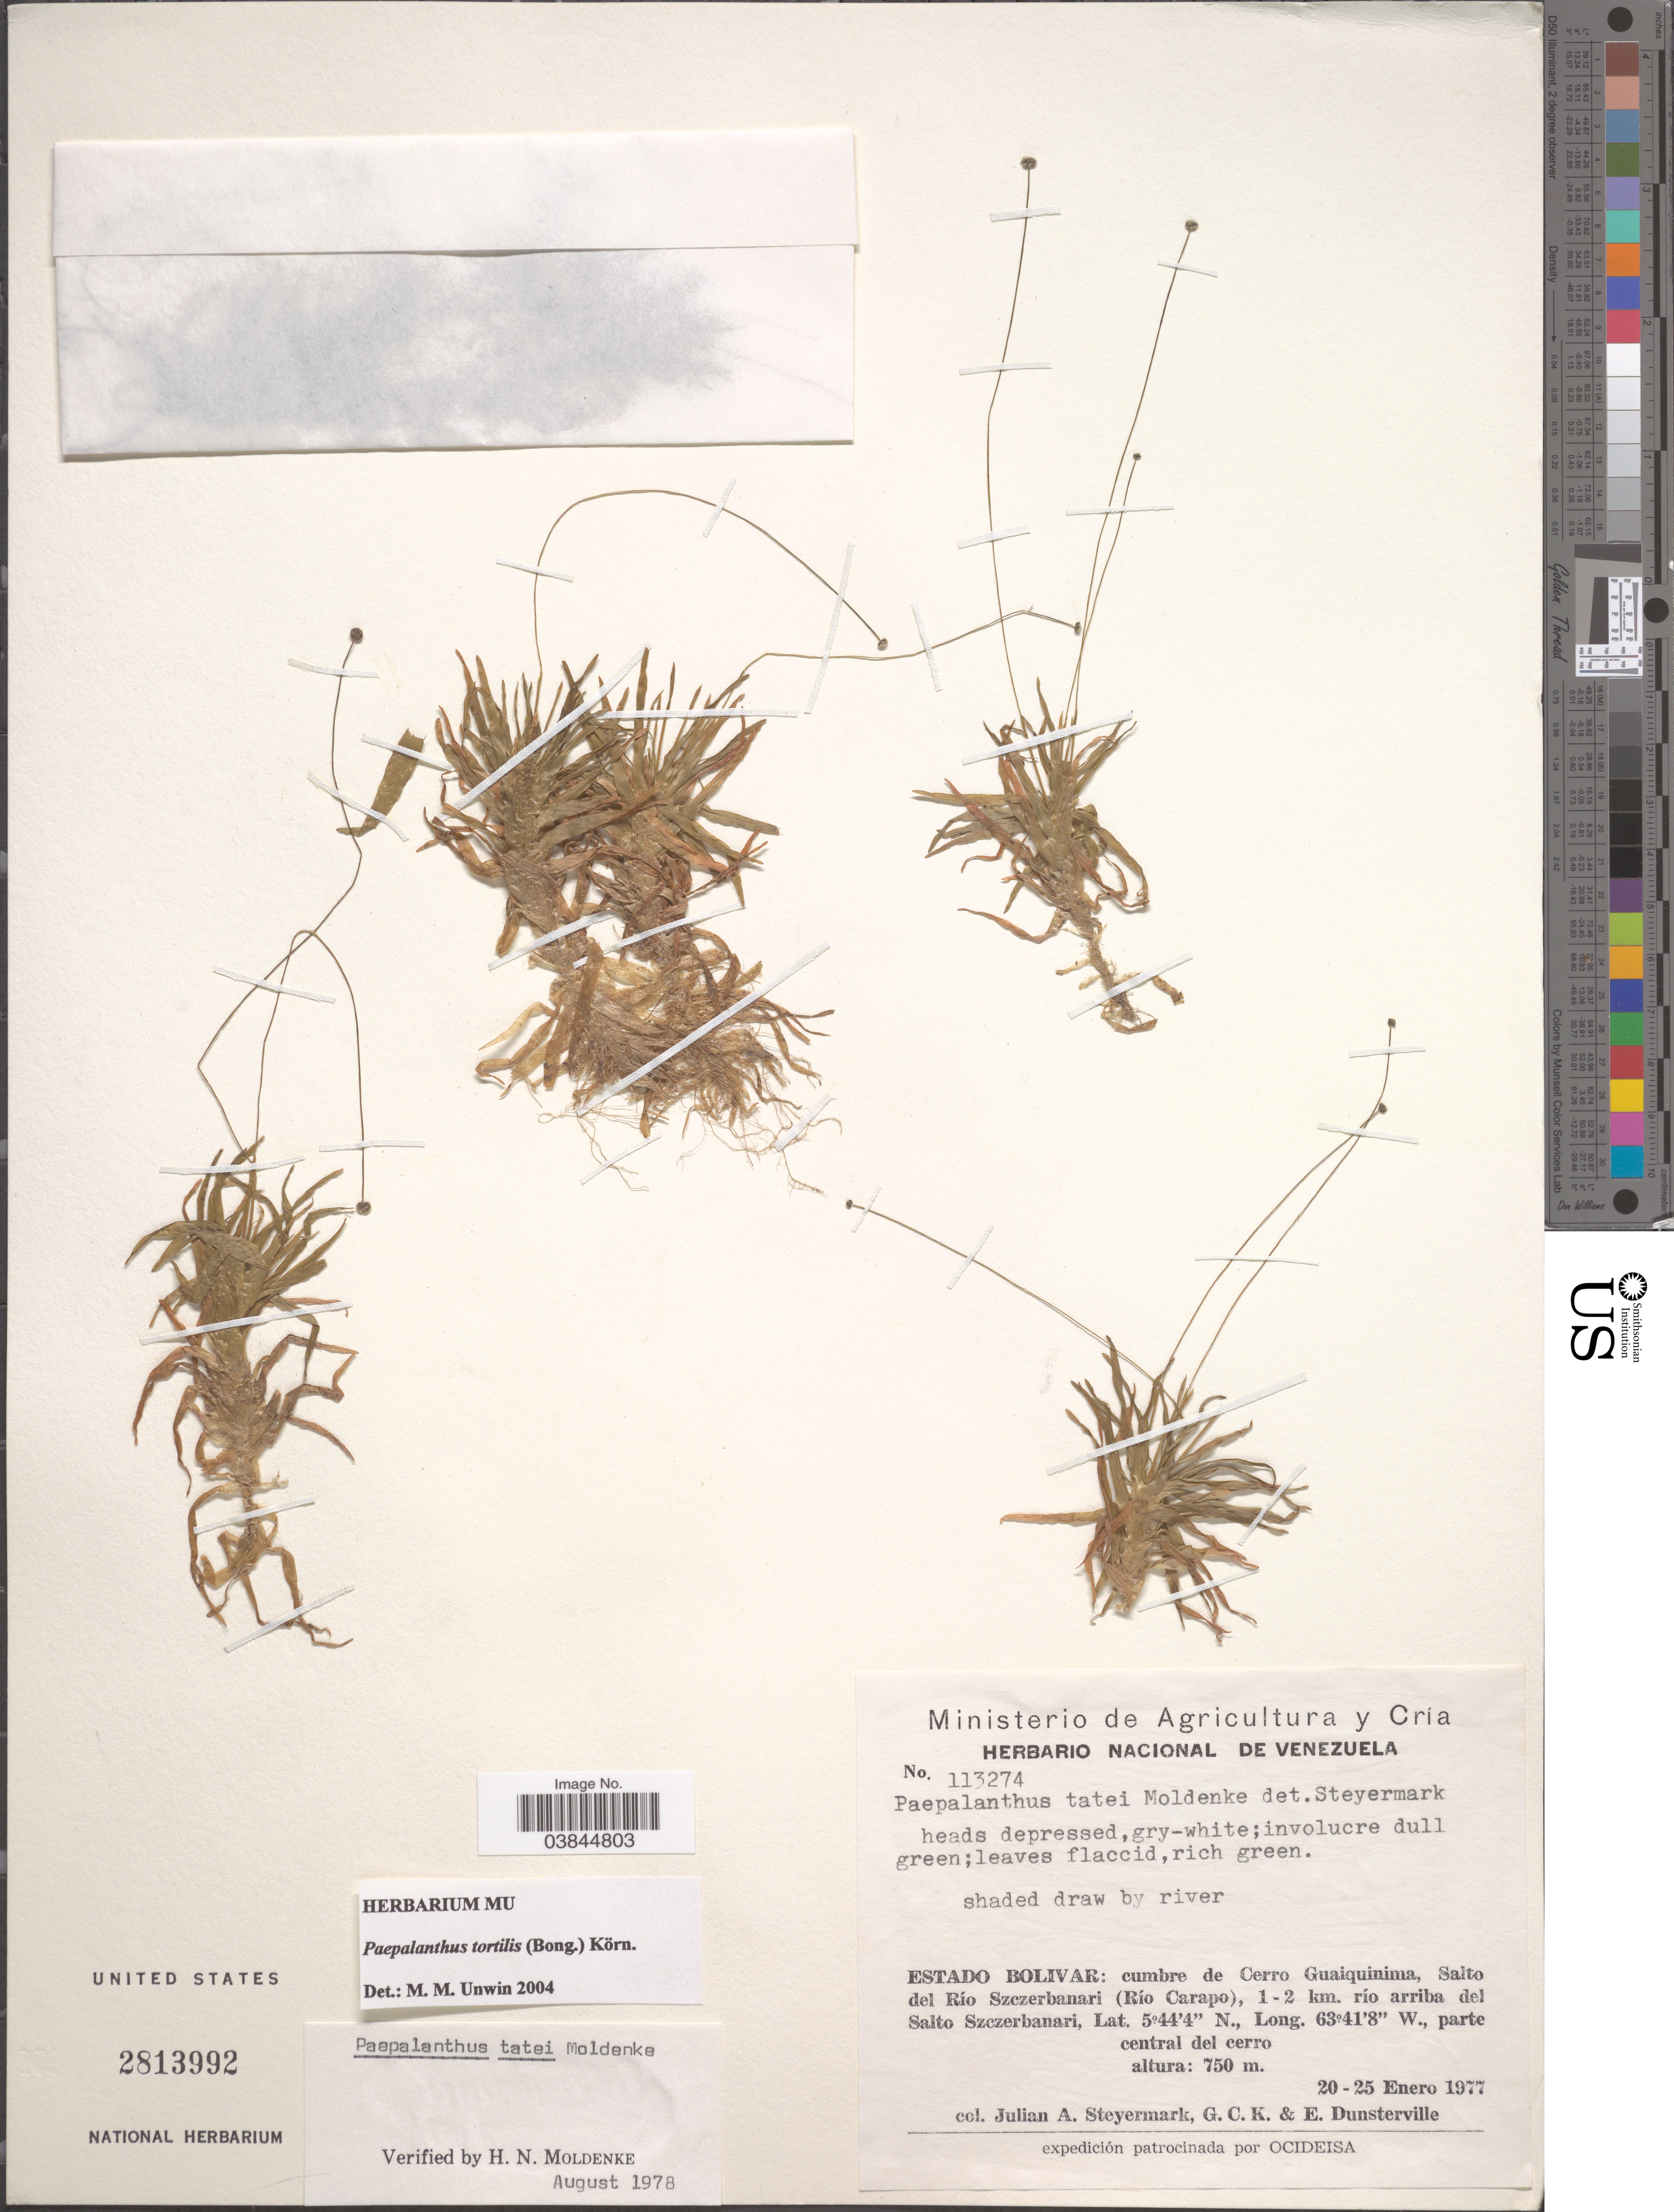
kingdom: Plantae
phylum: Tracheophyta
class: Liliopsida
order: Poales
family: Eriocaulaceae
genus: Paepalanthus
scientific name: Paepalanthus tortilis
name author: (Bong.) Koern.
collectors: J. Steyermark, G. C. K. Dunsterville & E. Dunsterville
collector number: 113274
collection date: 1977-01-20/1977-01-25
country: Venezuela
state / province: Bolivar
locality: Cumbre de Cerro Guaiquinima, Salto del Río Szczerbanari (Río Carapo), 1-2 km. río arriba del Salto Szczerbanari, parte central del cerro.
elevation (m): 750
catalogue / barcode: US 2813992